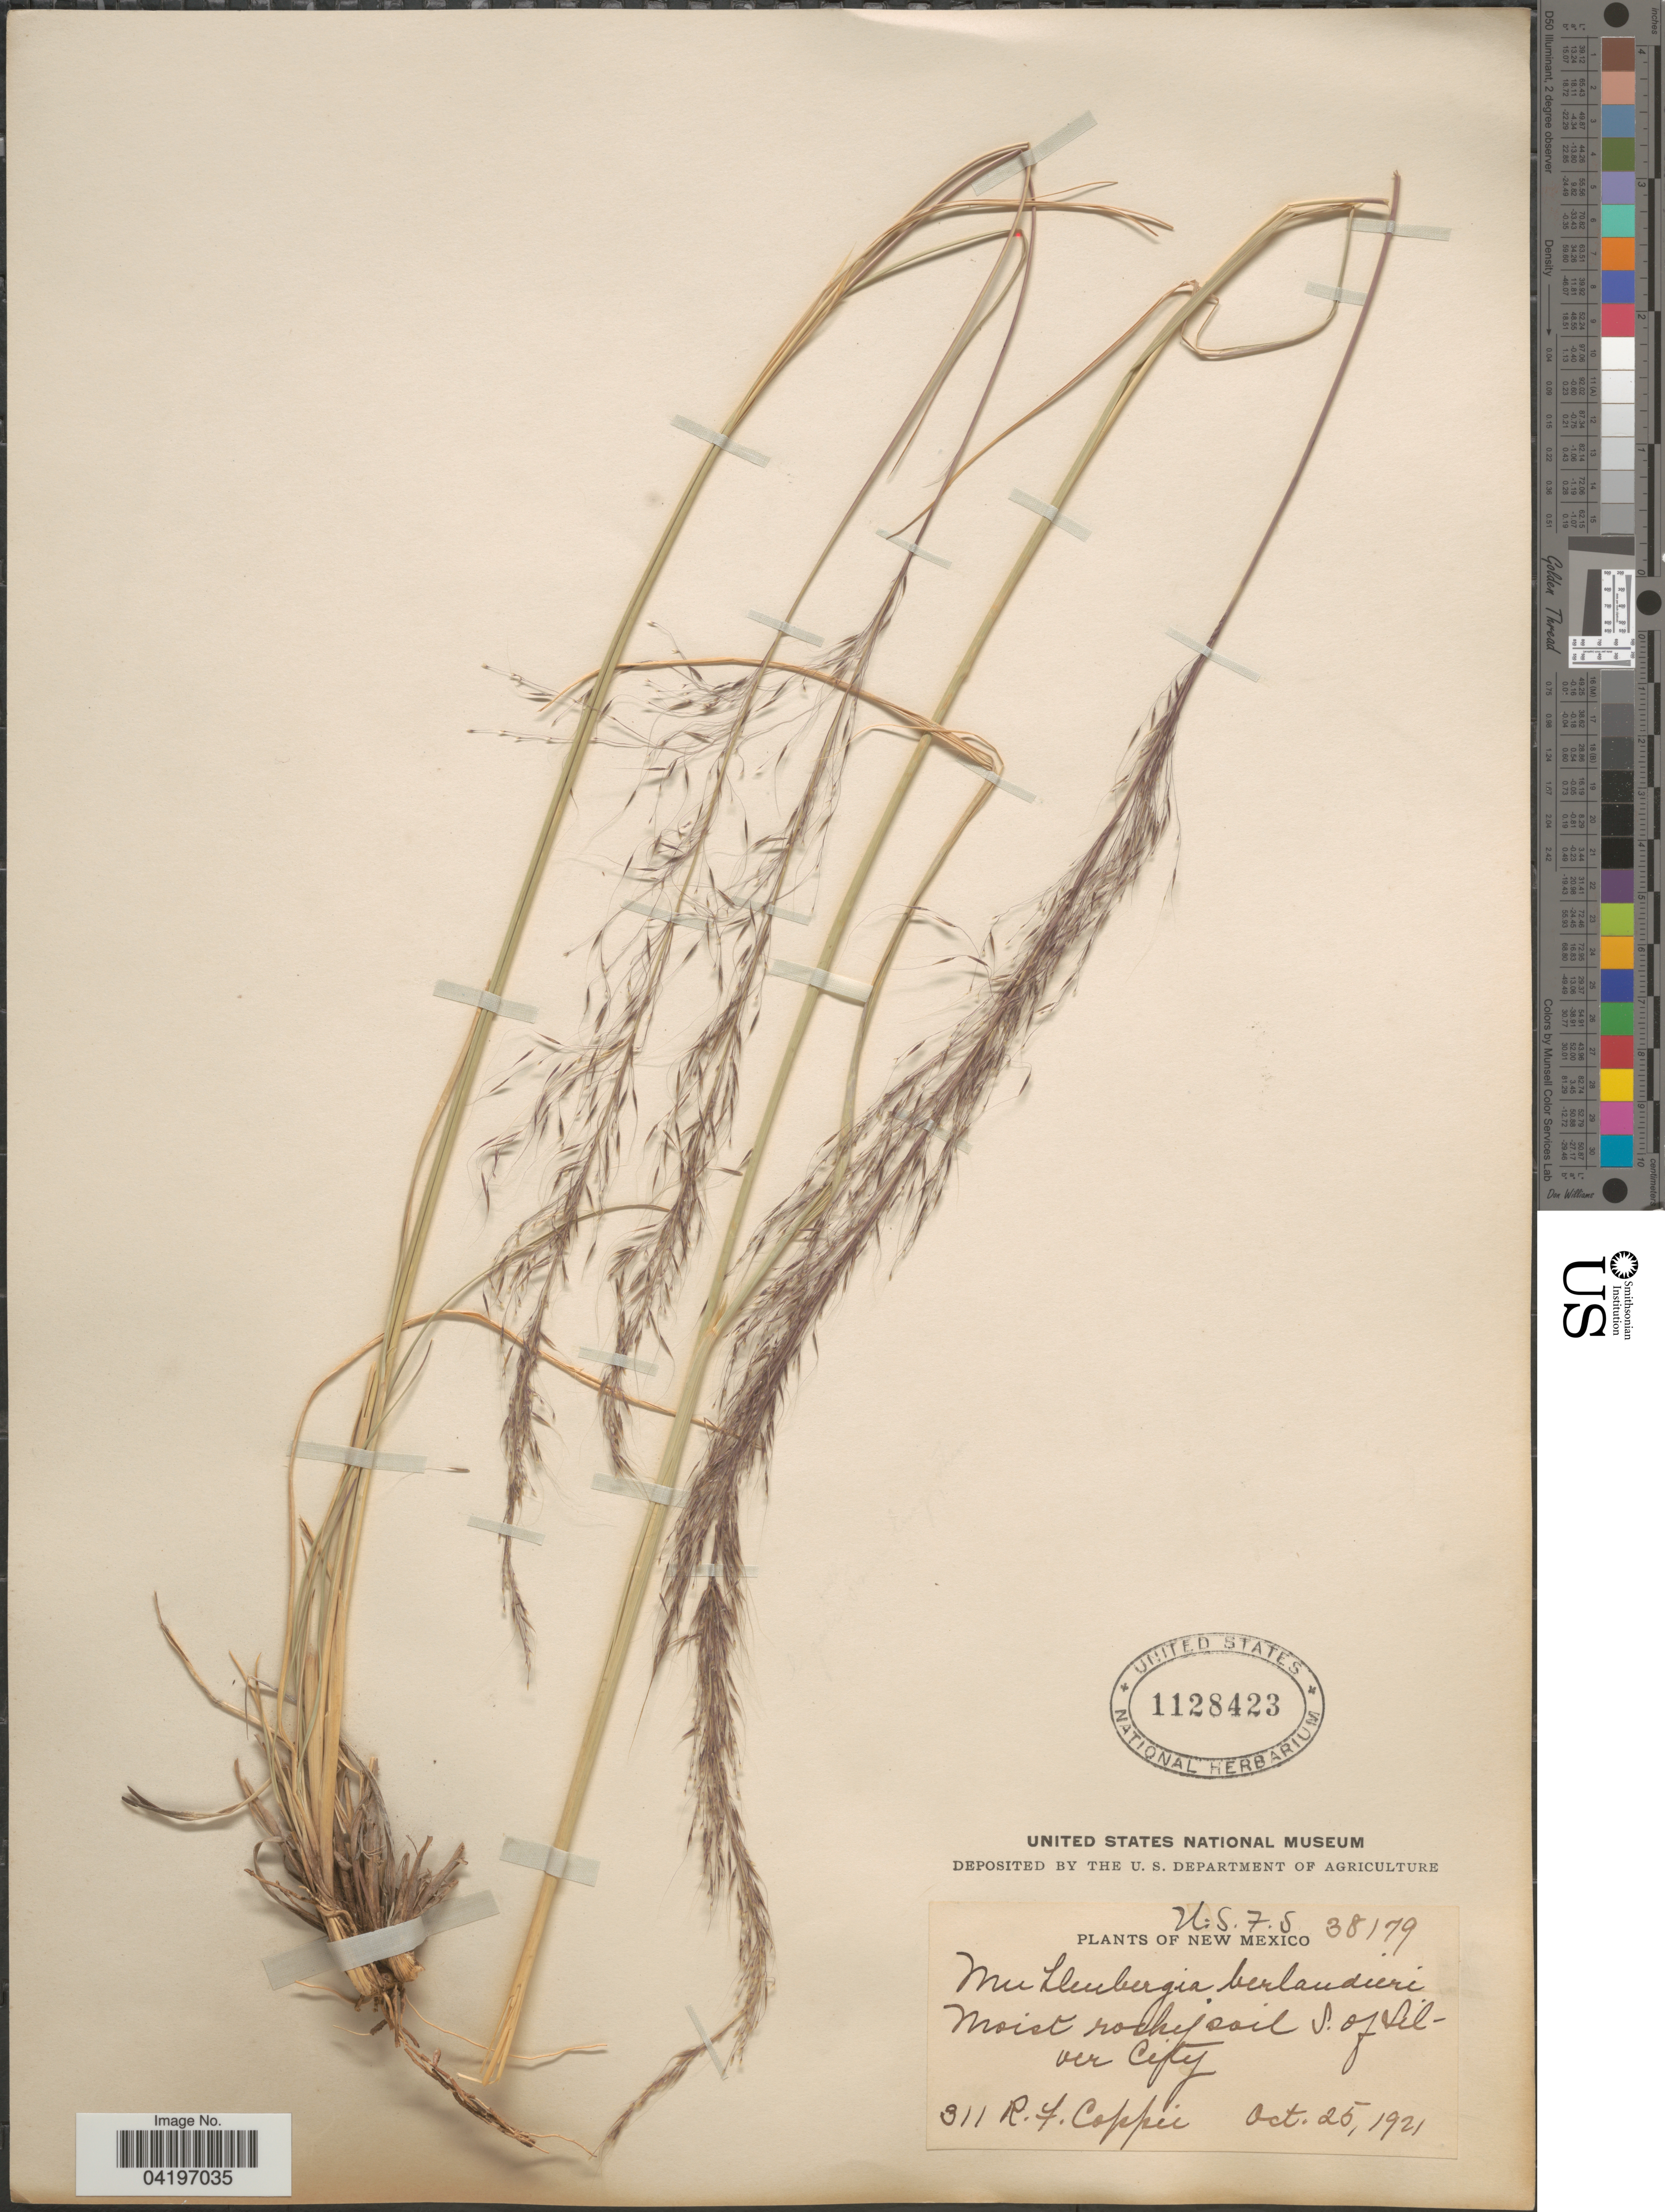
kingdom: Plantae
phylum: Tracheophyta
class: Liliopsida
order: Poales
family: Poaceae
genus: Muhlenbergia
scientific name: Muhlenbergia rigida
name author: (Kunth) Kunth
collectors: R. Copple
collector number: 311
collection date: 1921-10-25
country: United States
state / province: New Mexico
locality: S. of Silver City.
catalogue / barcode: US 1128423